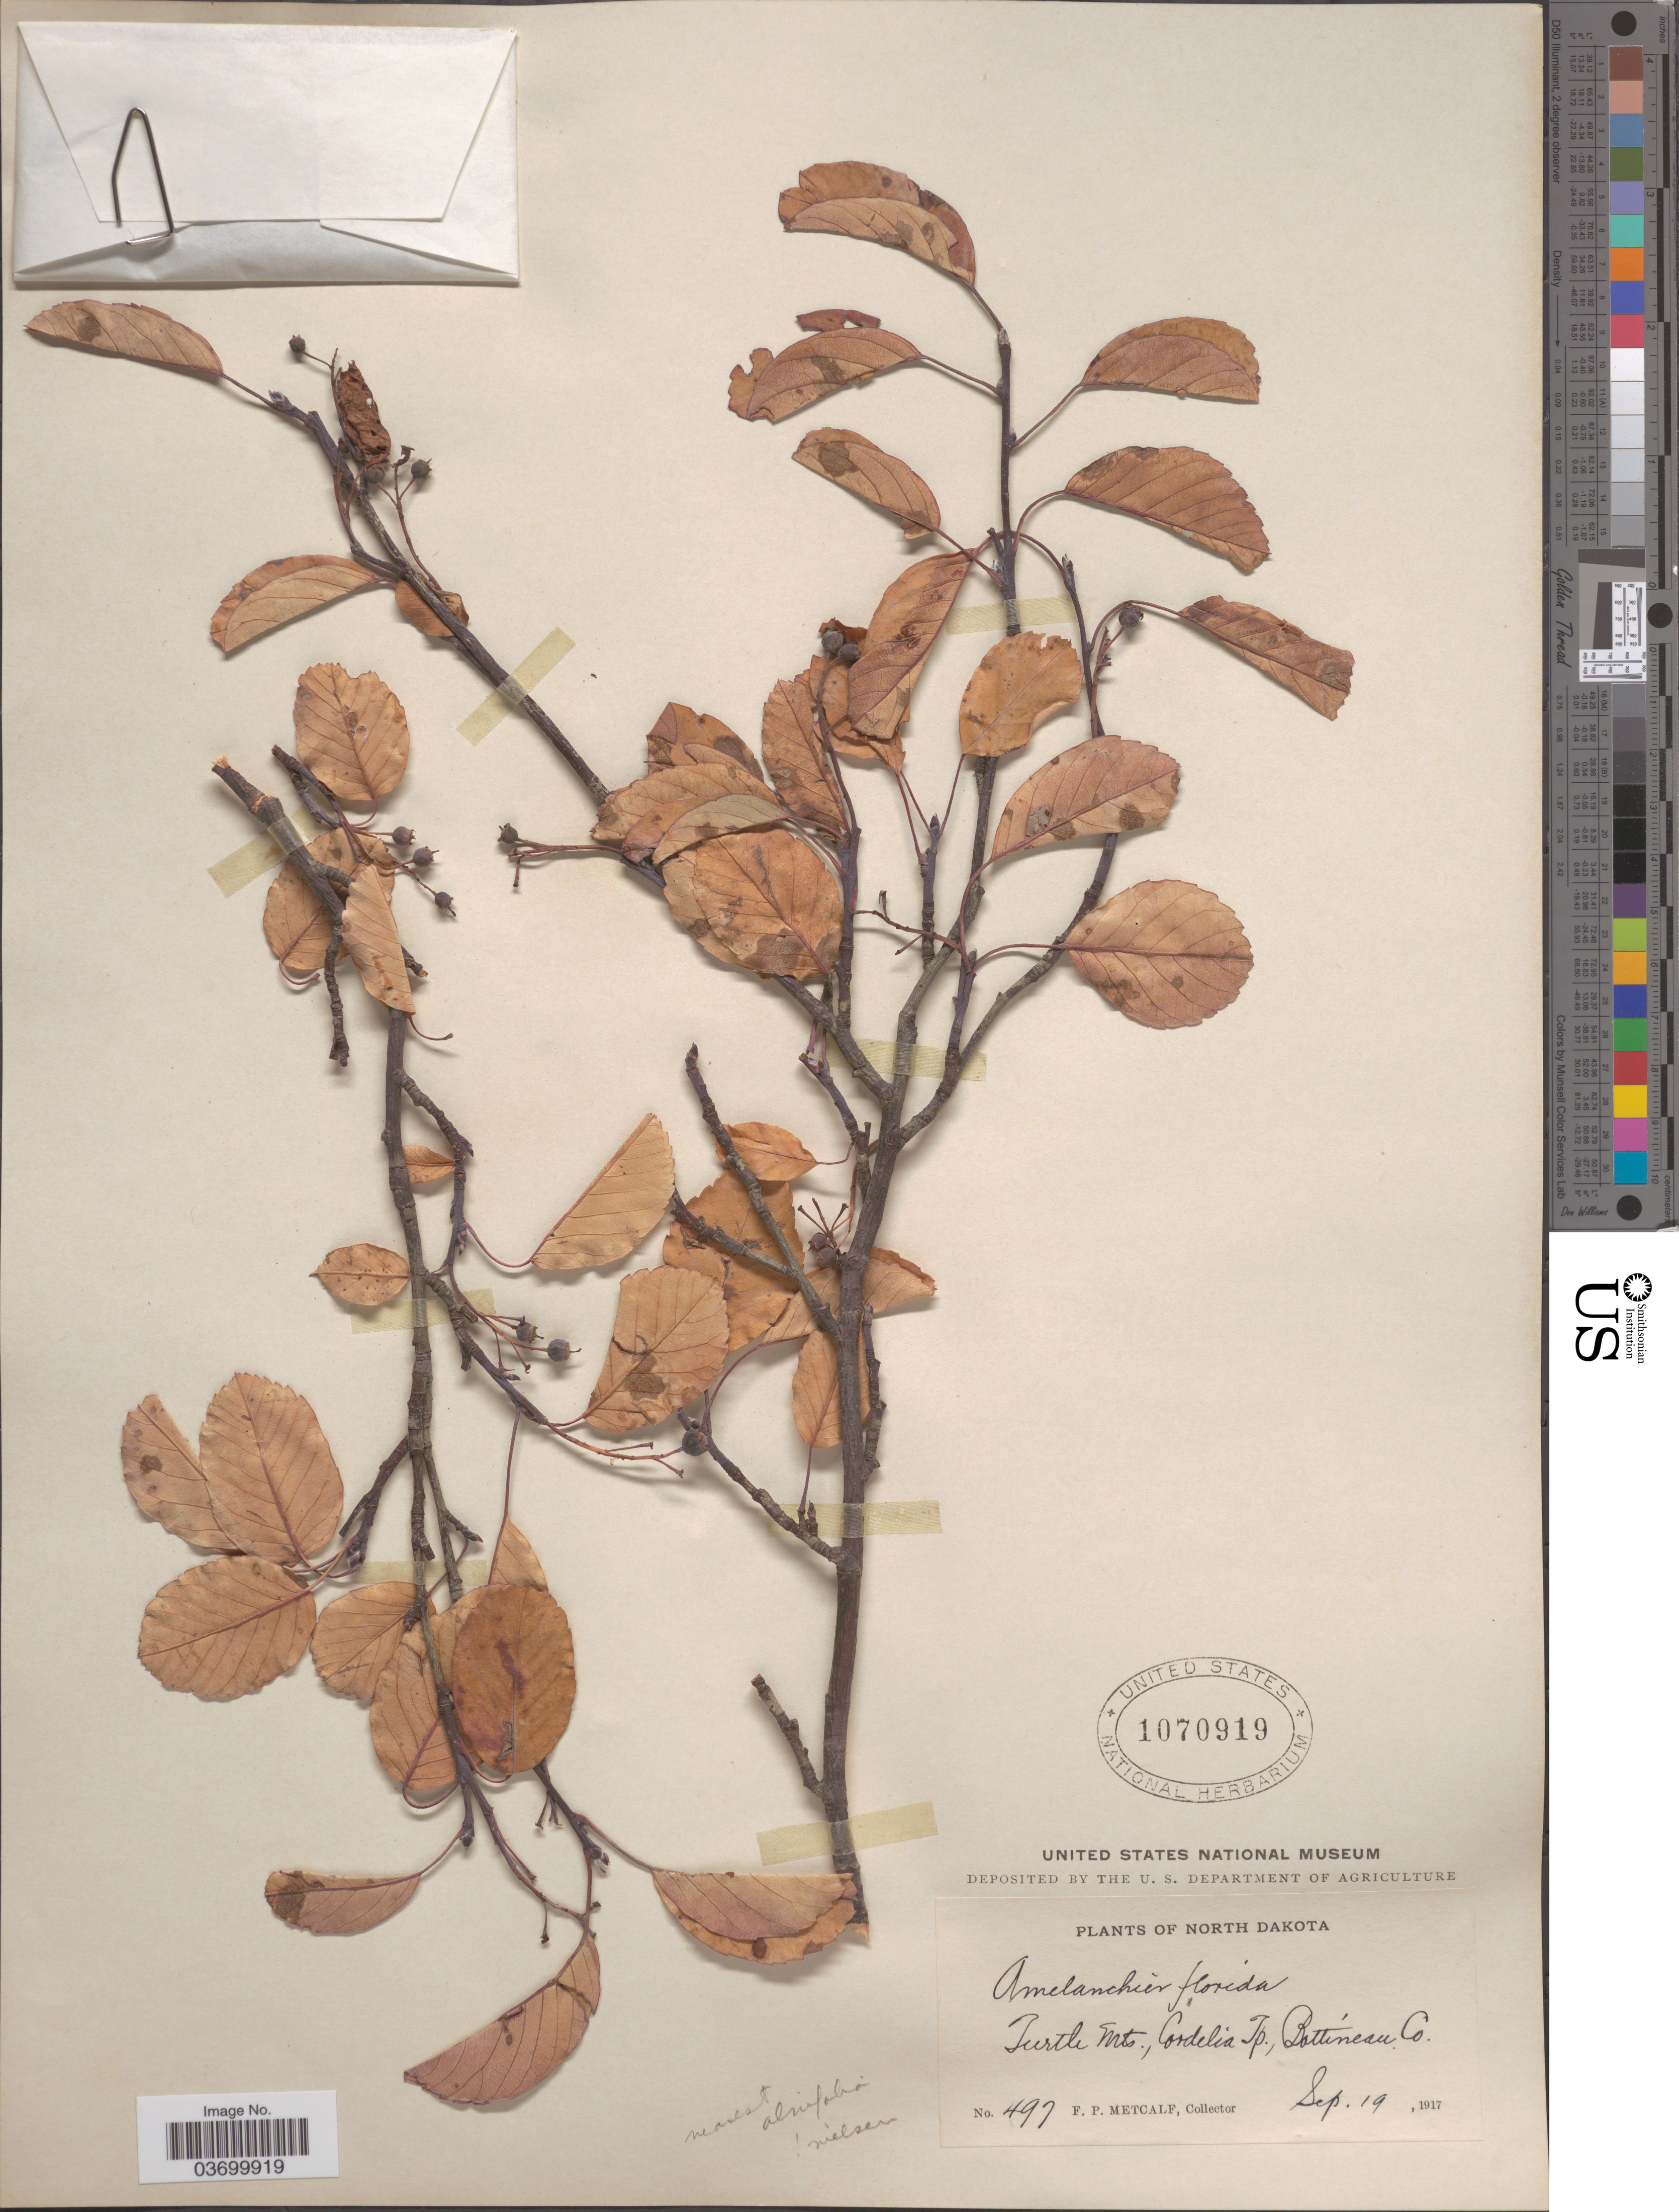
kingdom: Plantae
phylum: Tracheophyta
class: Magnoliopsida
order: Rosales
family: Rosaceae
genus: Amelanchier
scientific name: Amelanchier alnifolia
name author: (Nutt.) Nutt. ex M. Roem.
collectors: F. Metcalf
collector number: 497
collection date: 1917-09-19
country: United States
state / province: North Dakota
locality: Turtle Mts., Cordelia Tp., Bottineau Co.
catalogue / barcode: US 1070919